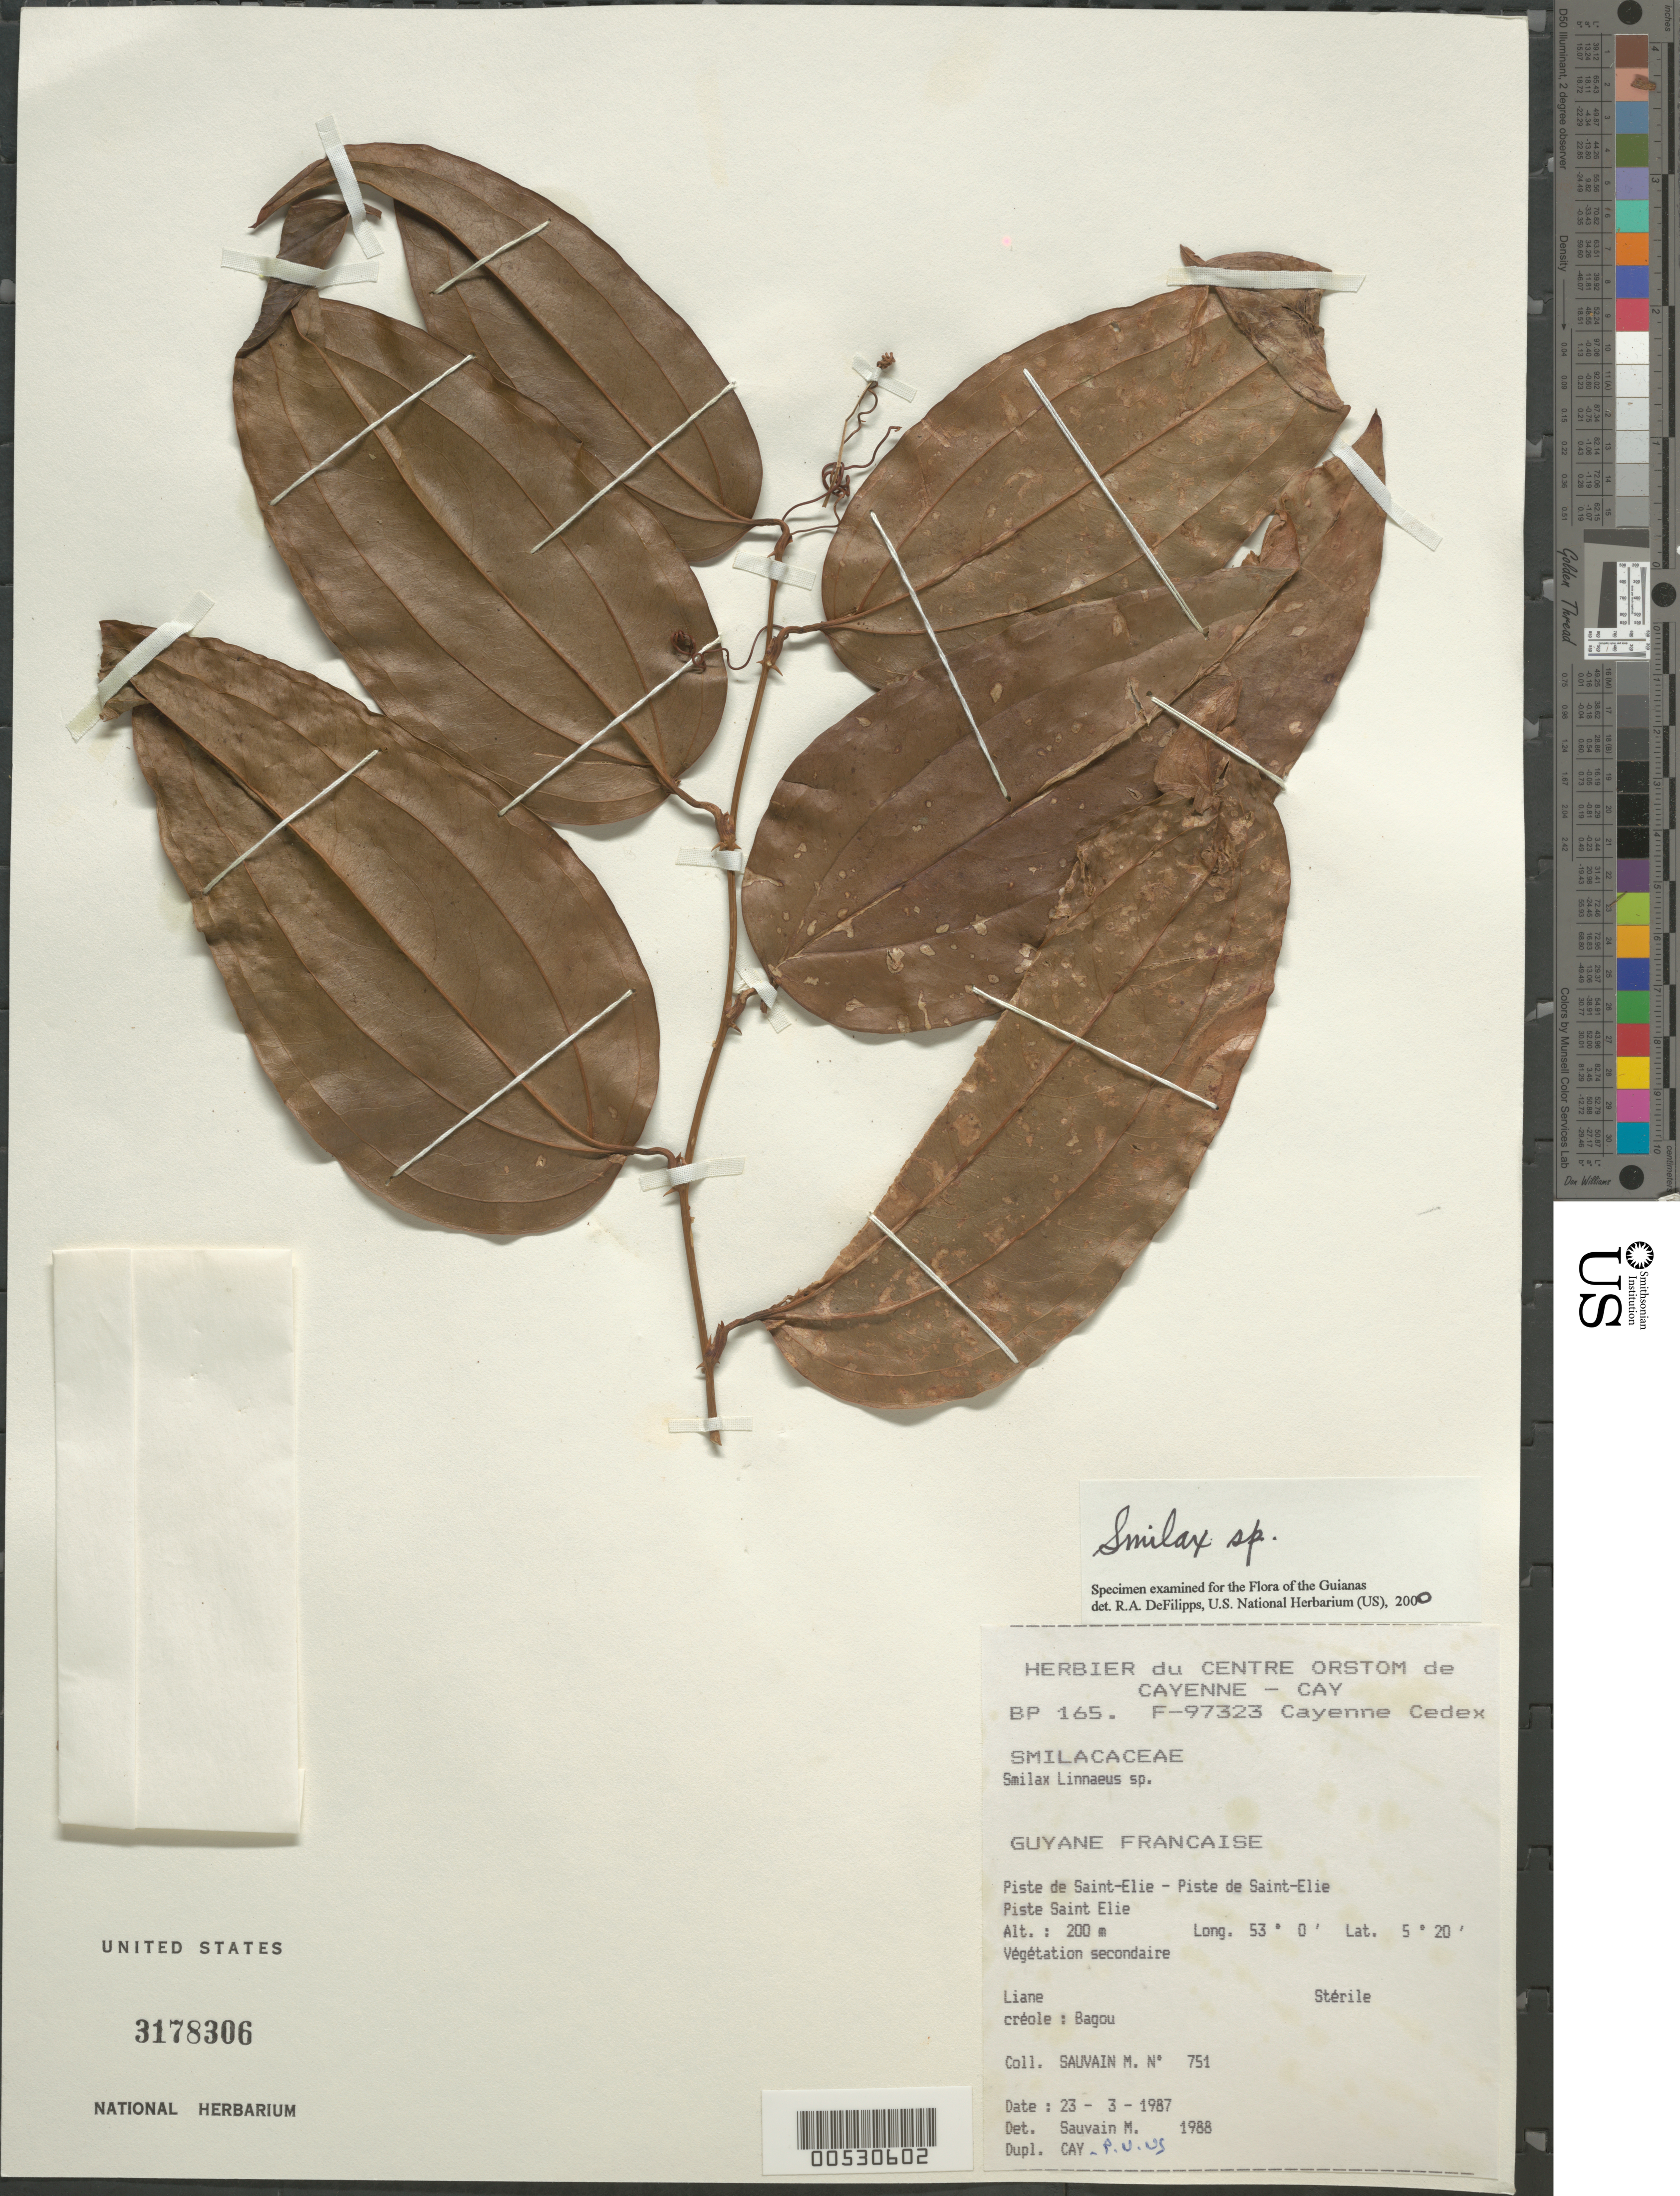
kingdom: Plantae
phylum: Tracheophyta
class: Liliopsida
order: Liliales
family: Smilacaceae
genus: Smilax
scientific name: Smilax sp.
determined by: DeFilipps, R. A.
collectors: M. Sauvain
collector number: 751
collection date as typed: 23-Mar-87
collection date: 1987-03-23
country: French Guiana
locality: Piste de Saint-Élie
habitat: Secondary vegetation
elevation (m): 200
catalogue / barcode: US 3178306